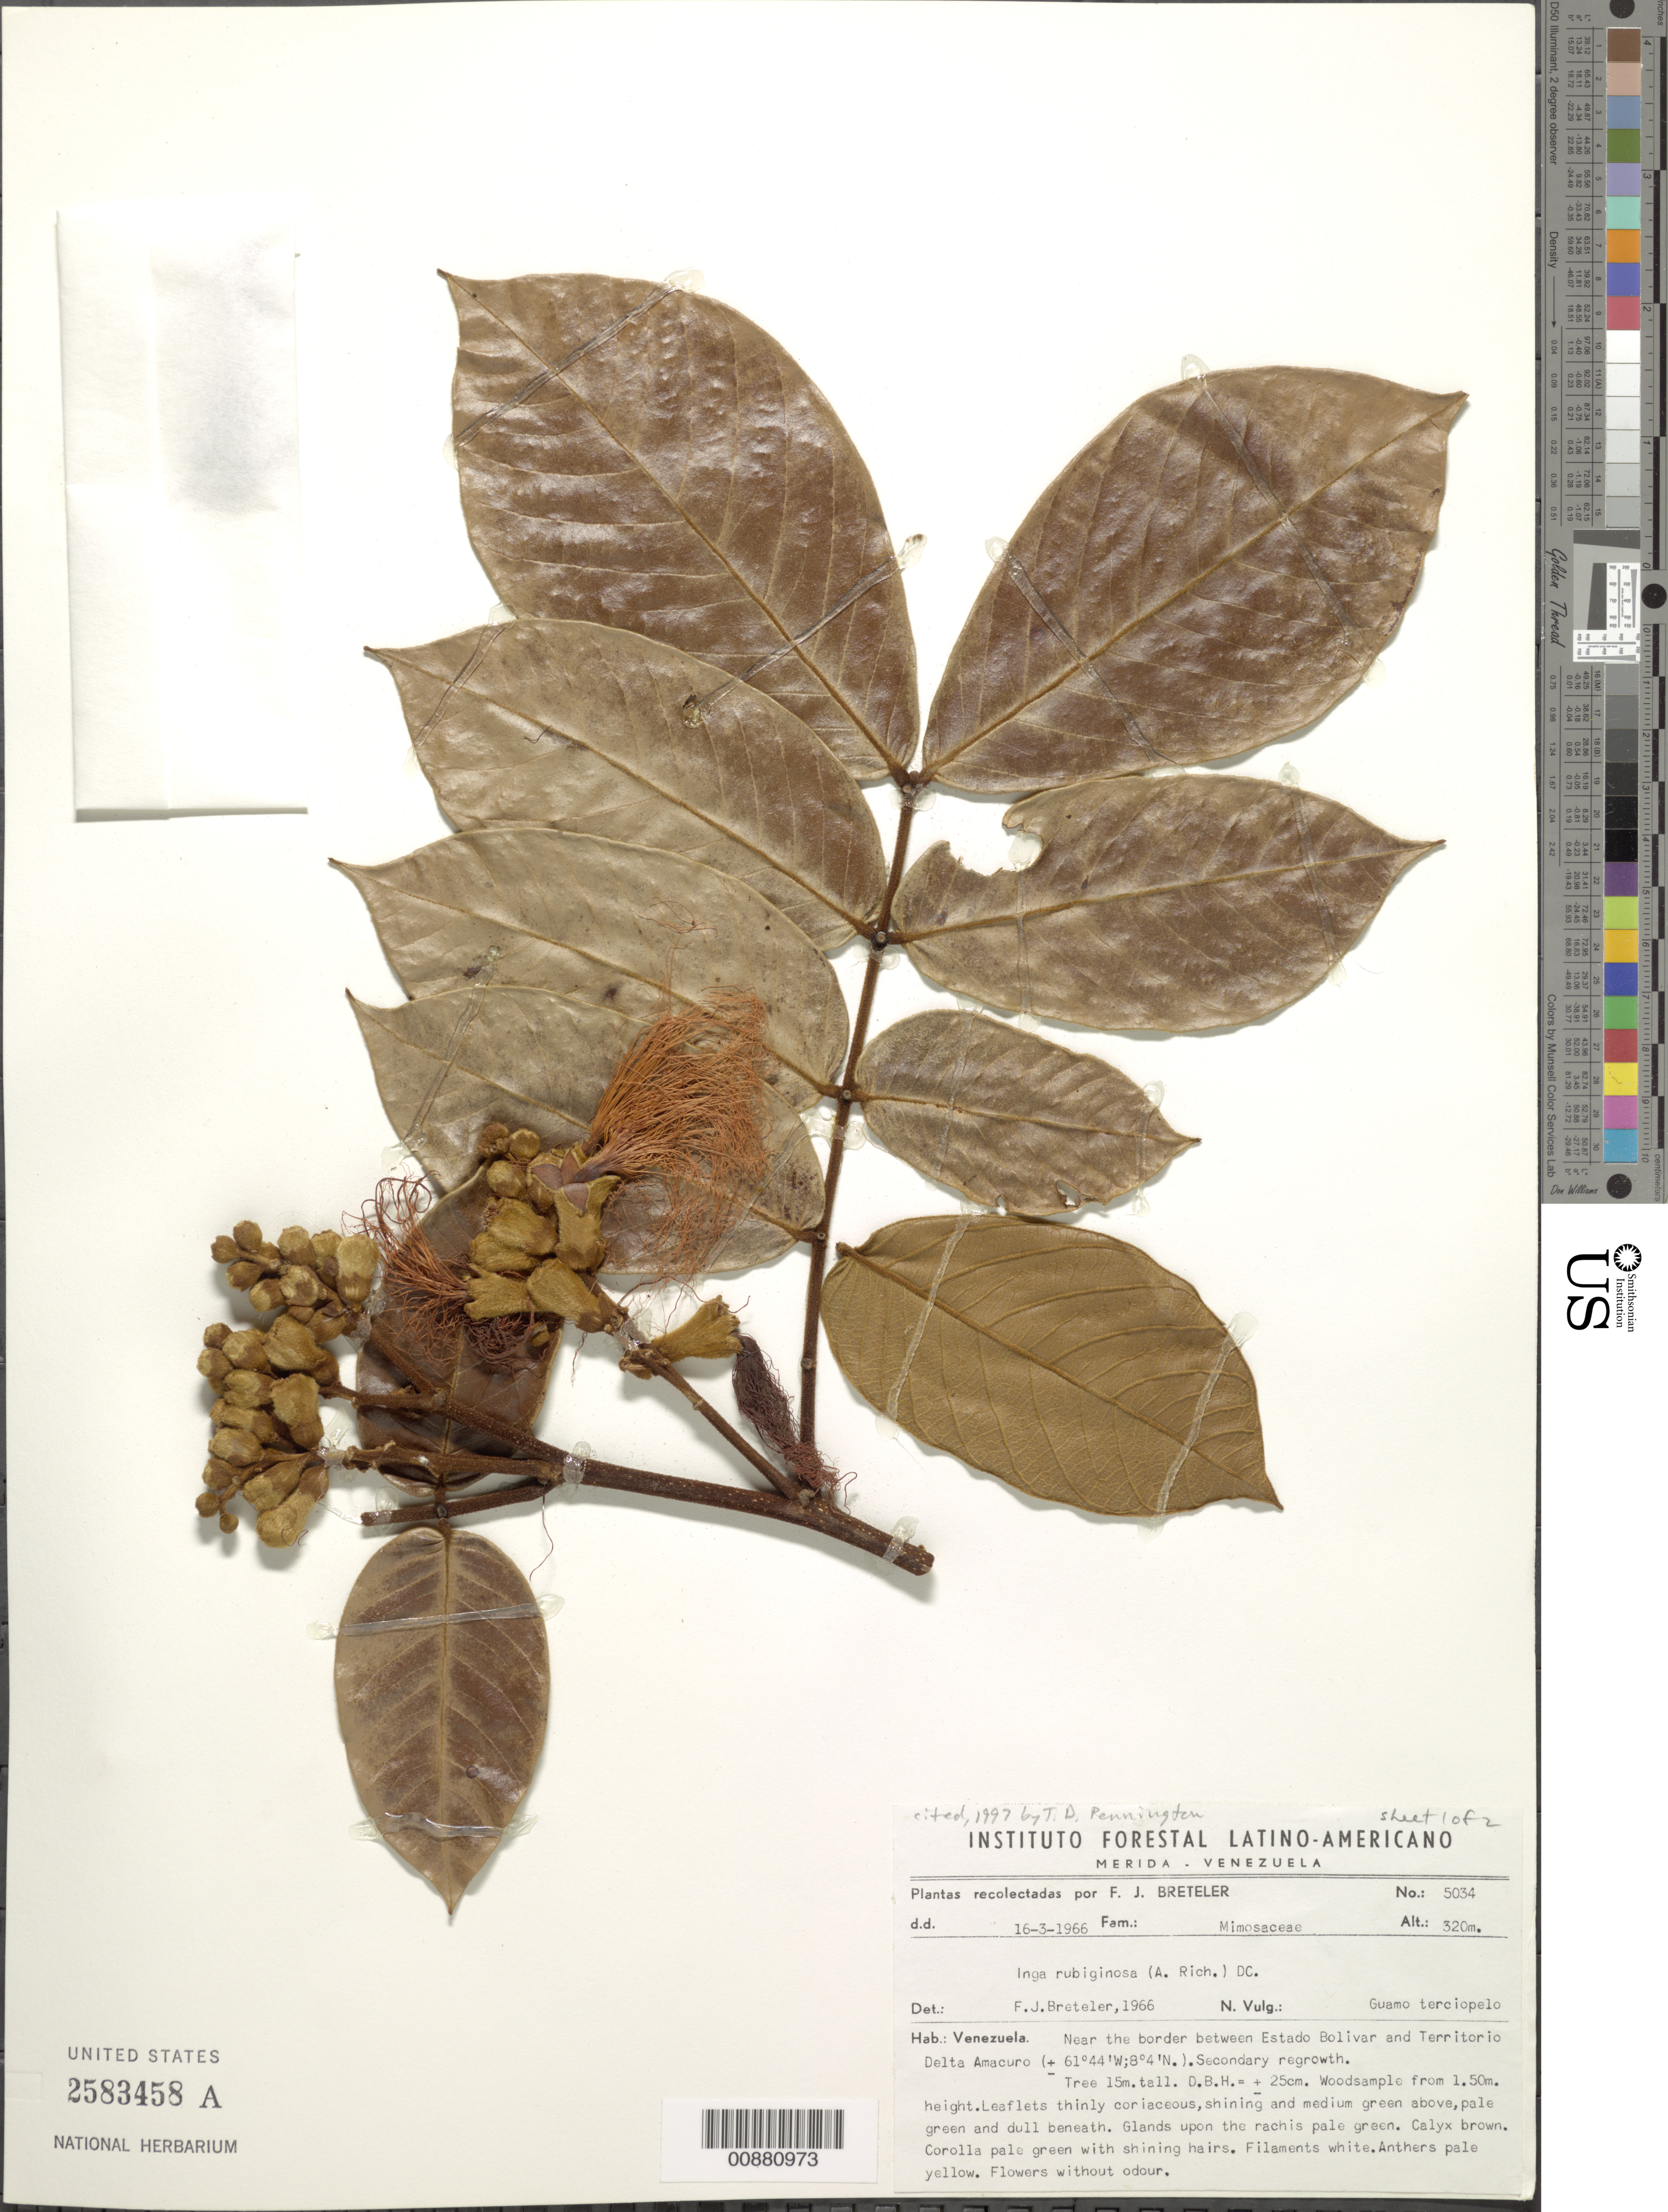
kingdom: Plantae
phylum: Tracheophyta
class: Magnoliopsida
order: Fabales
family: Fabaceae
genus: Inga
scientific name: Inga rubiginosa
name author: (Rich.) DC.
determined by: Breteler, F. J.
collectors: F. J. Breteler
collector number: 5034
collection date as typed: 16-Mar-66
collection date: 1966-03-16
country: Venezuela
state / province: Bolívar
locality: Río Grande o Toro, near border between Estado Bolívar and Territorío Delta Amacuro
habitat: Secondary regrowth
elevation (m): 320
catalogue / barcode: US 2583458A